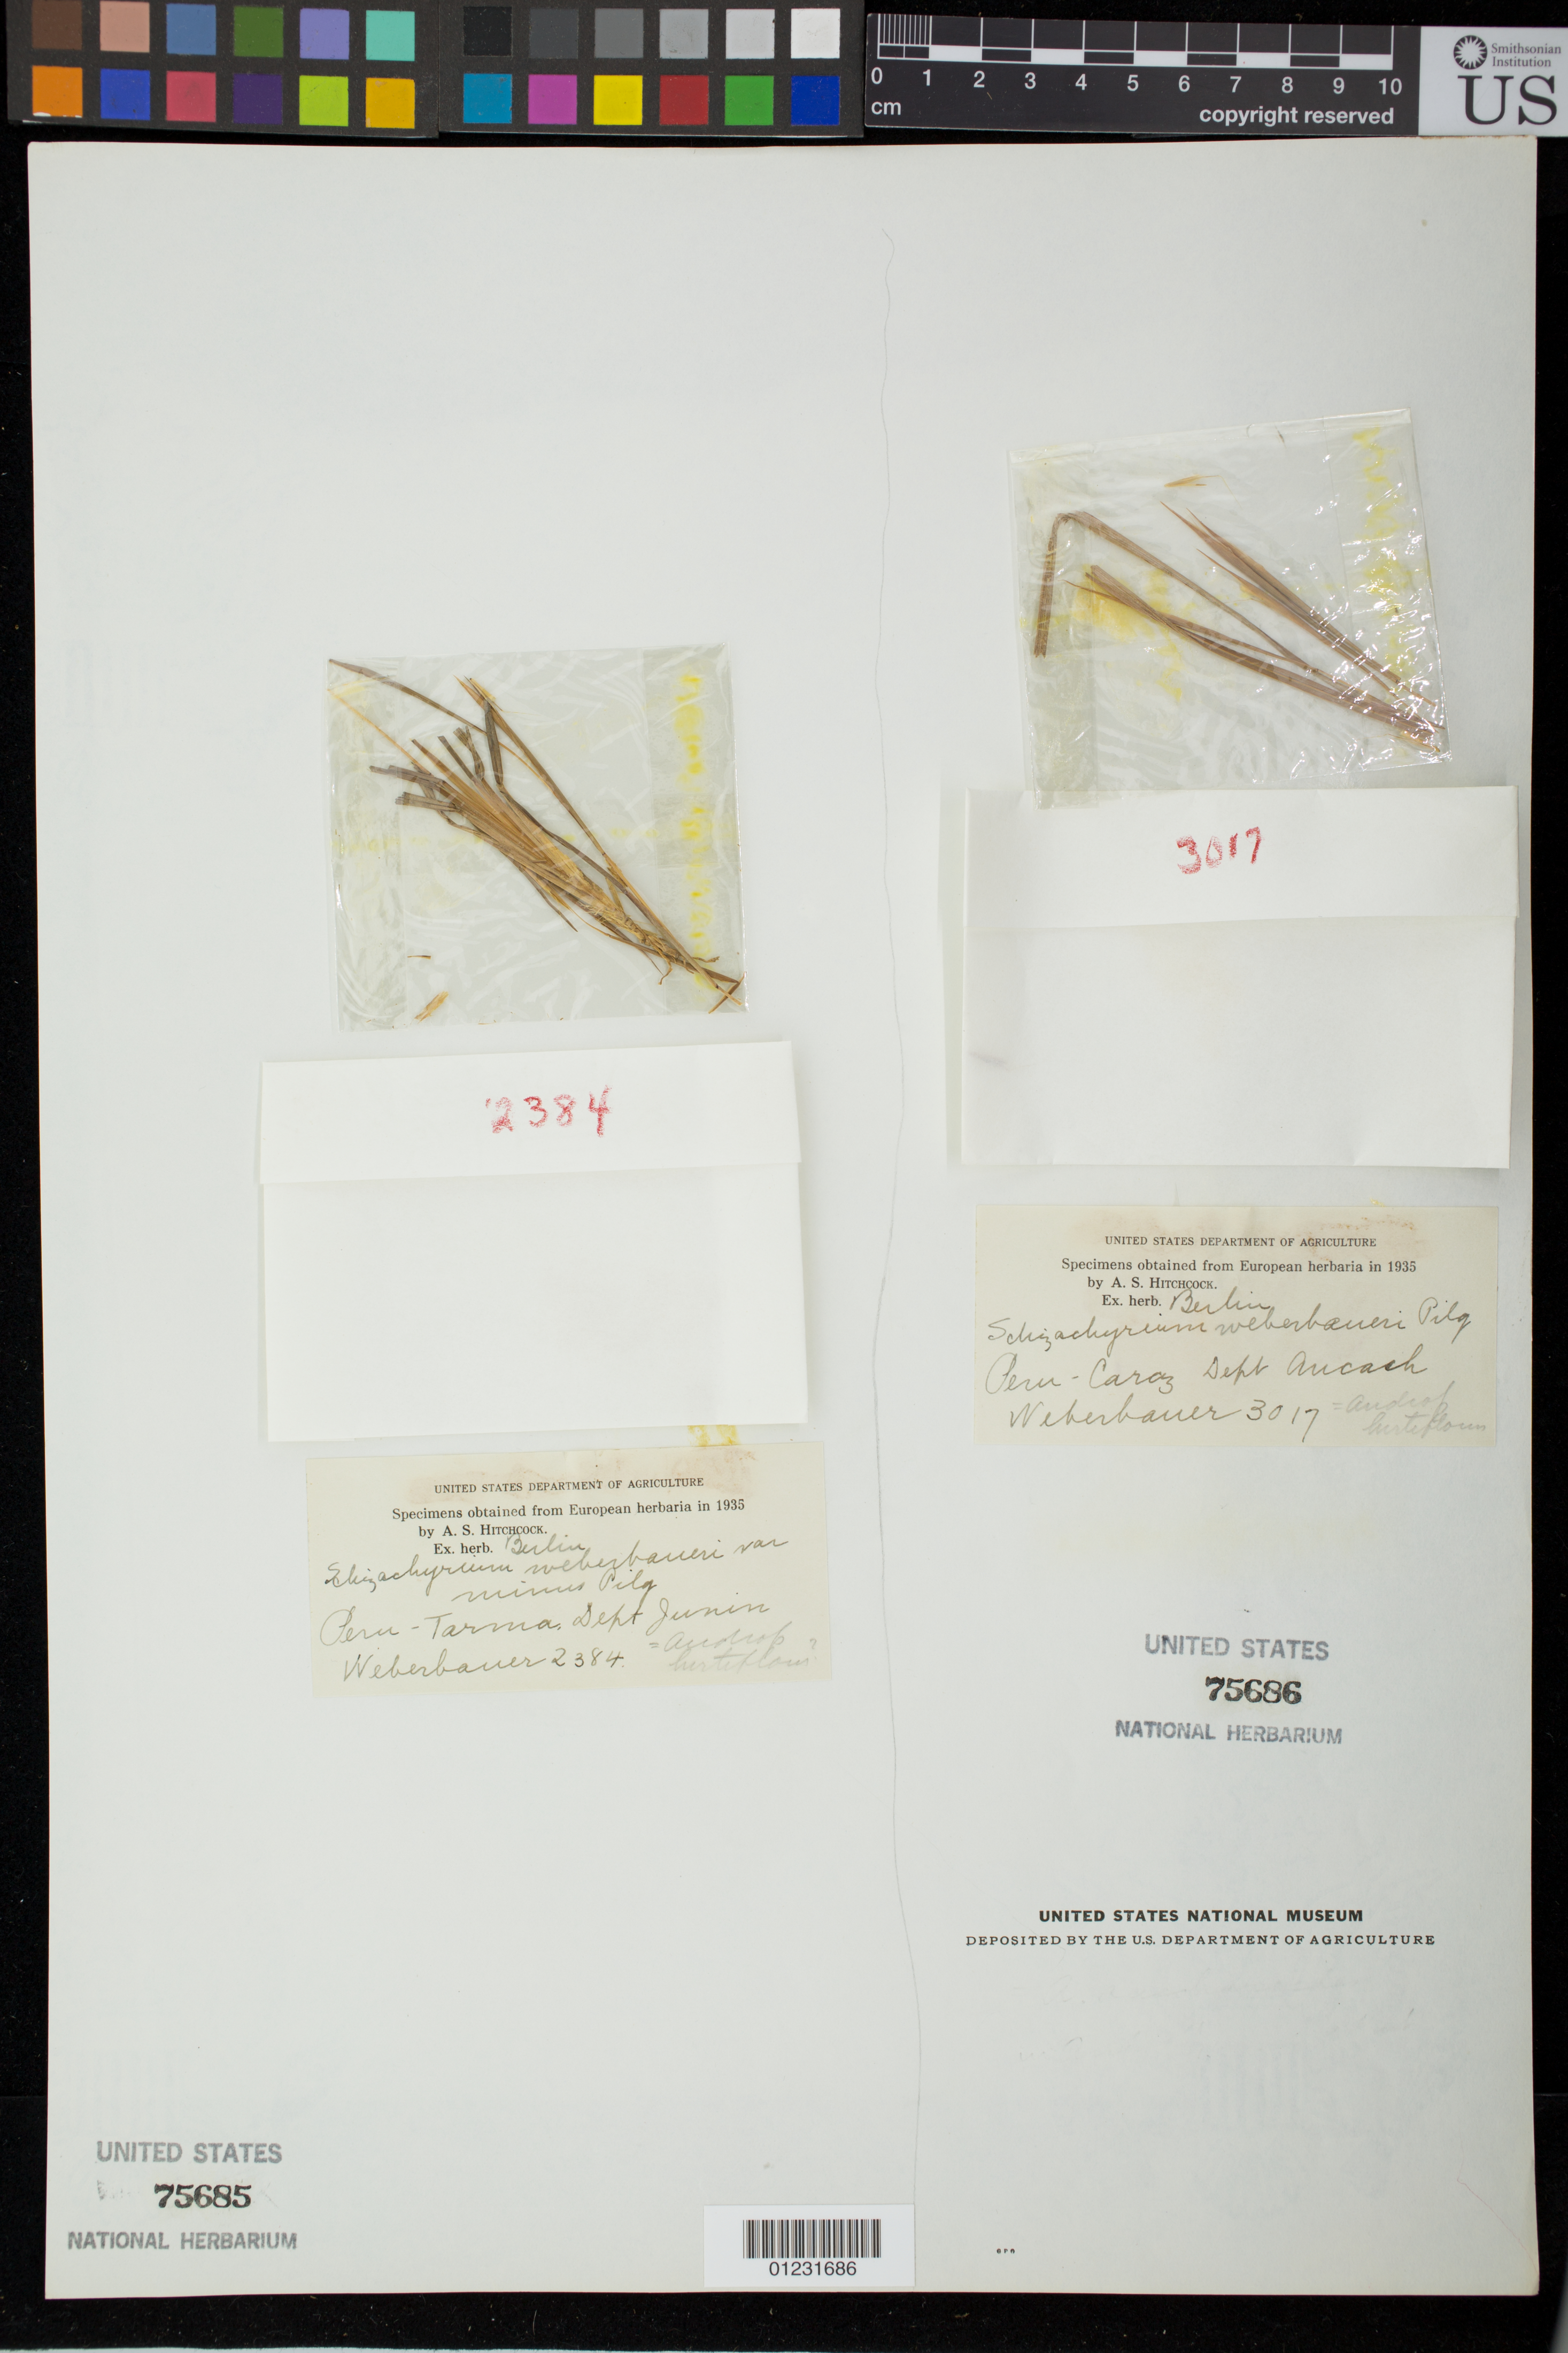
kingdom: Plantae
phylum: Tracheophyta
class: Liliopsida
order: Poales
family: Poaceae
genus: Schizachyrium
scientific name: Schizachyrium weberbaueri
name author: Pilg.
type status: Type Collection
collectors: A. Weberbauer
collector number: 3017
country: Peru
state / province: Ancash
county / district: Huaylas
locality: Caraz.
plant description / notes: Fragmentary material of type specimen ex herb. Berlin.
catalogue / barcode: US 75686